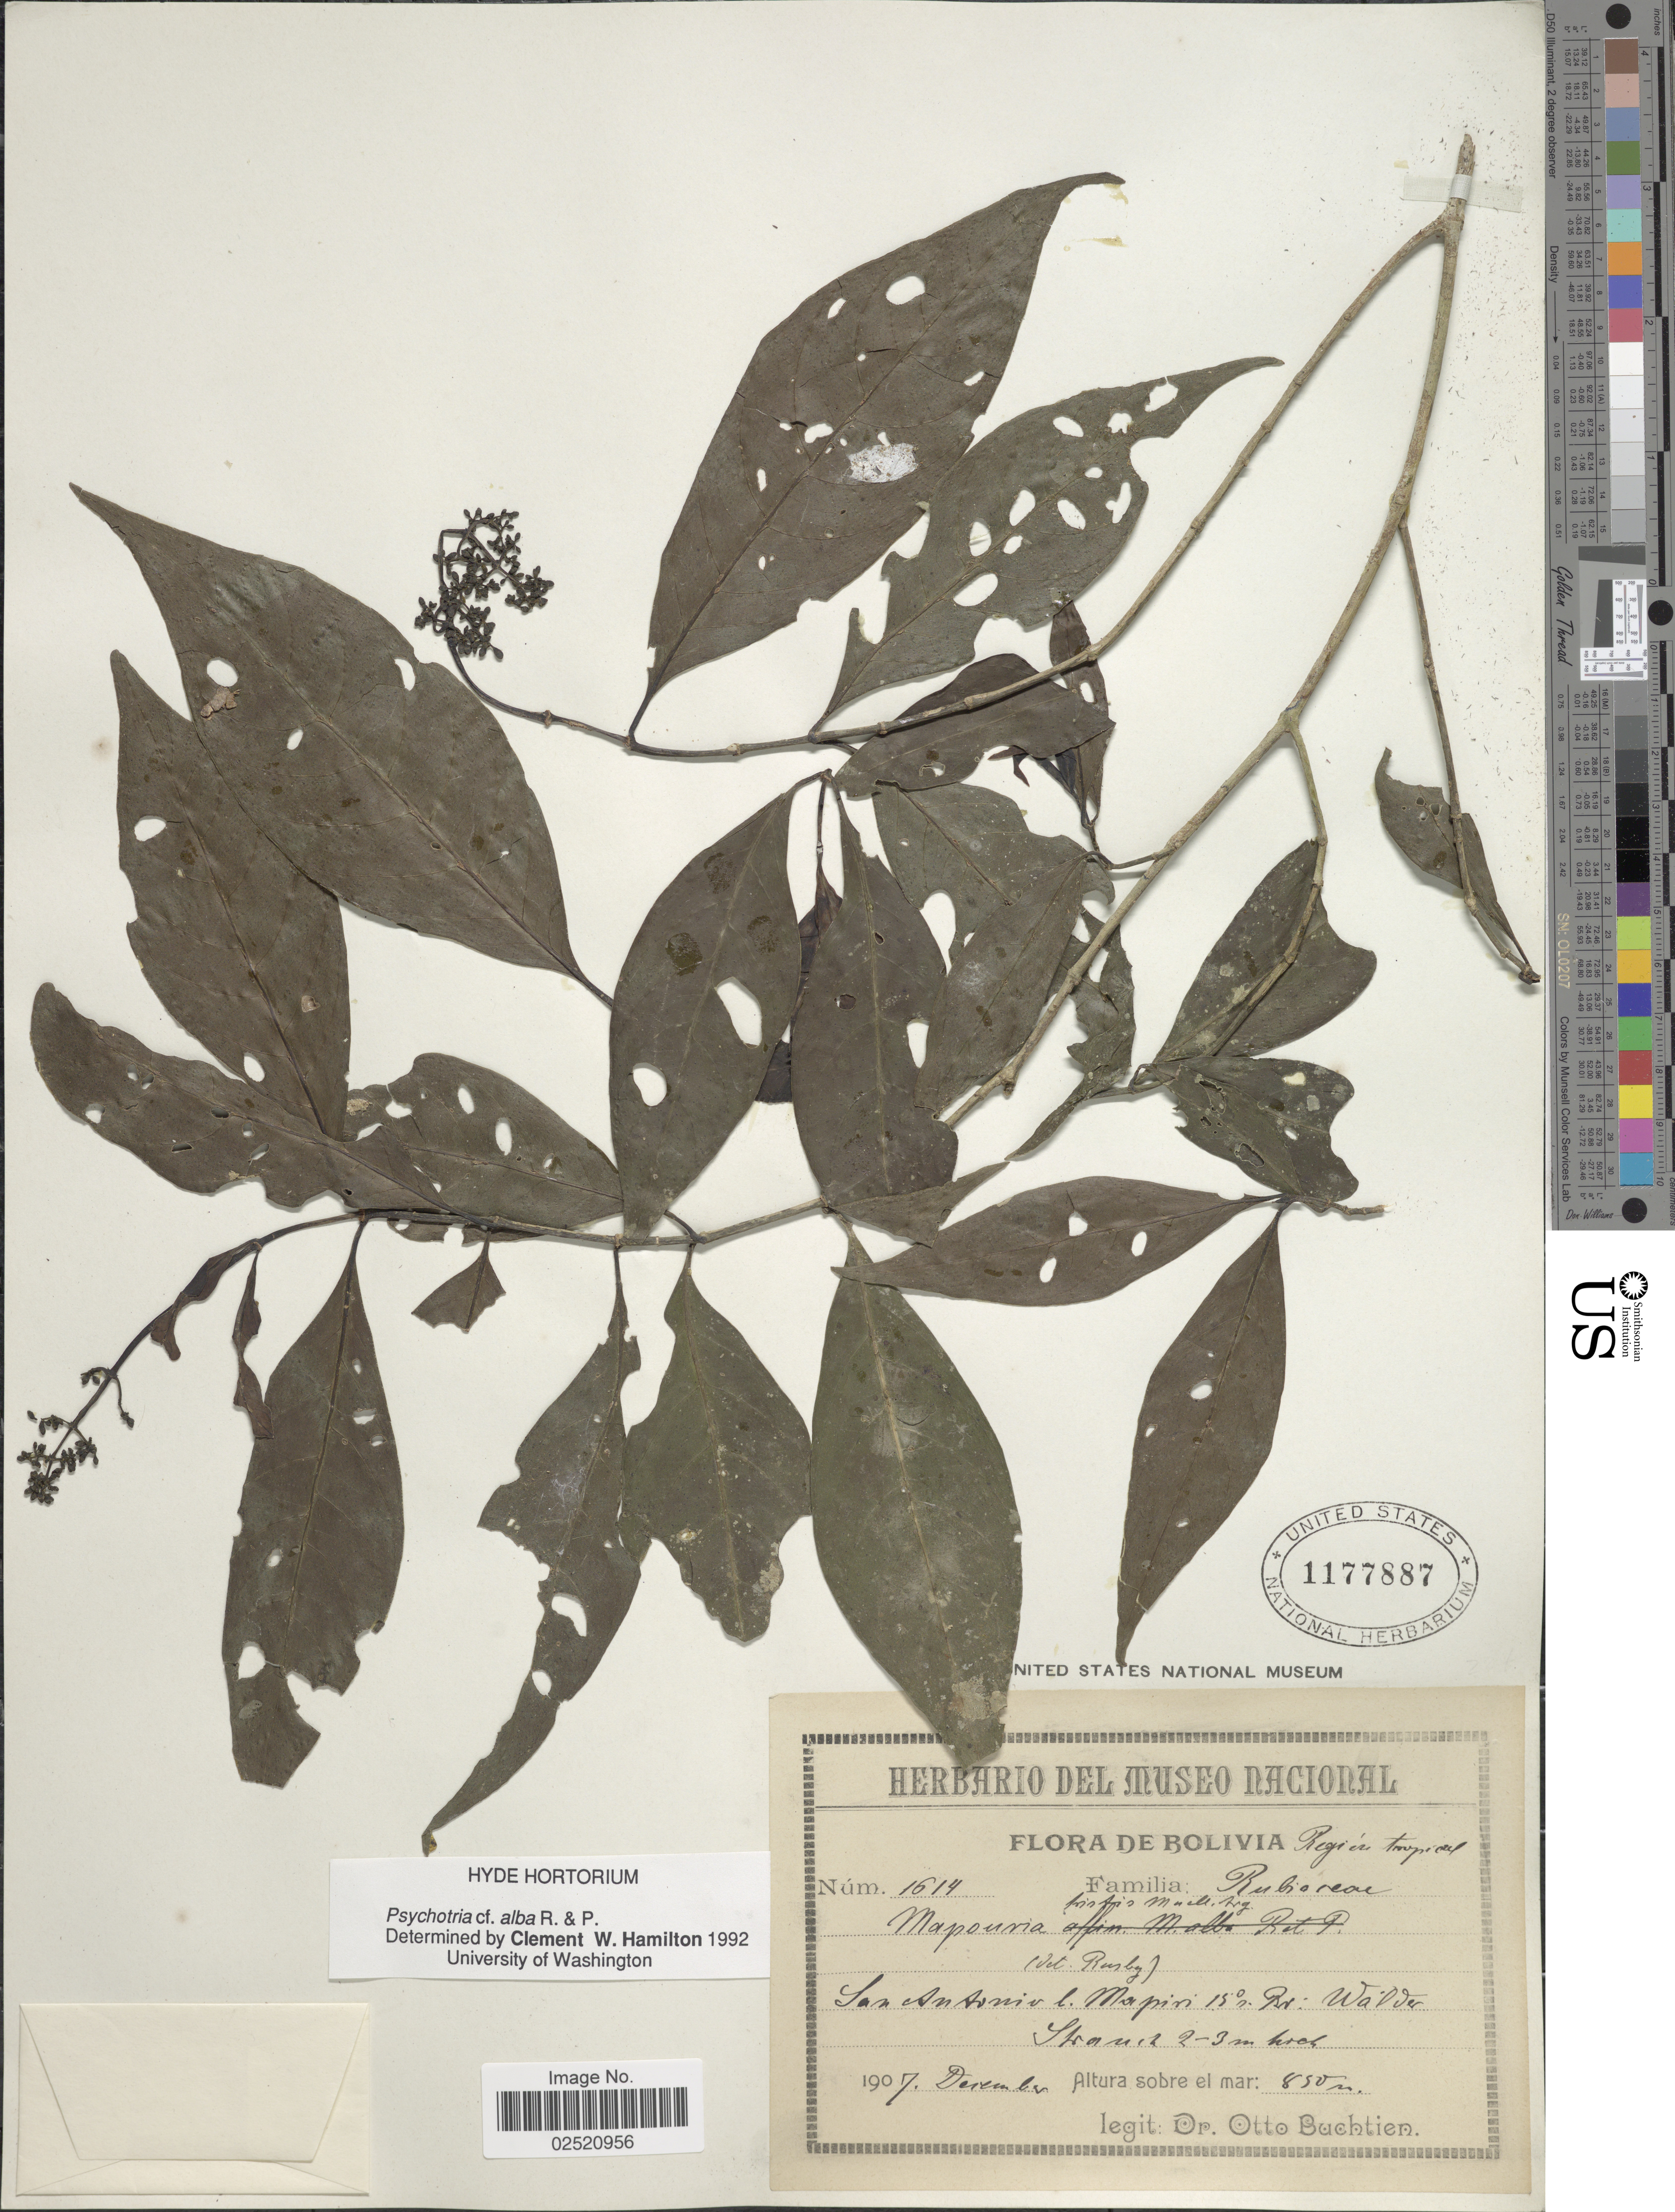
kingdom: Plantae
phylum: Tracheophyta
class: Magnoliopsida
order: Gentianales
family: Rubiaceae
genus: Psychotria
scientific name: Psychotria alba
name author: Ruiz & Pav.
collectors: O. Buchtien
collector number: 1614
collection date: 1907-12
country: Bolivia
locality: San Antioni l. Mapiri, Walder Strauch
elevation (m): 850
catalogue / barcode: US 1177887